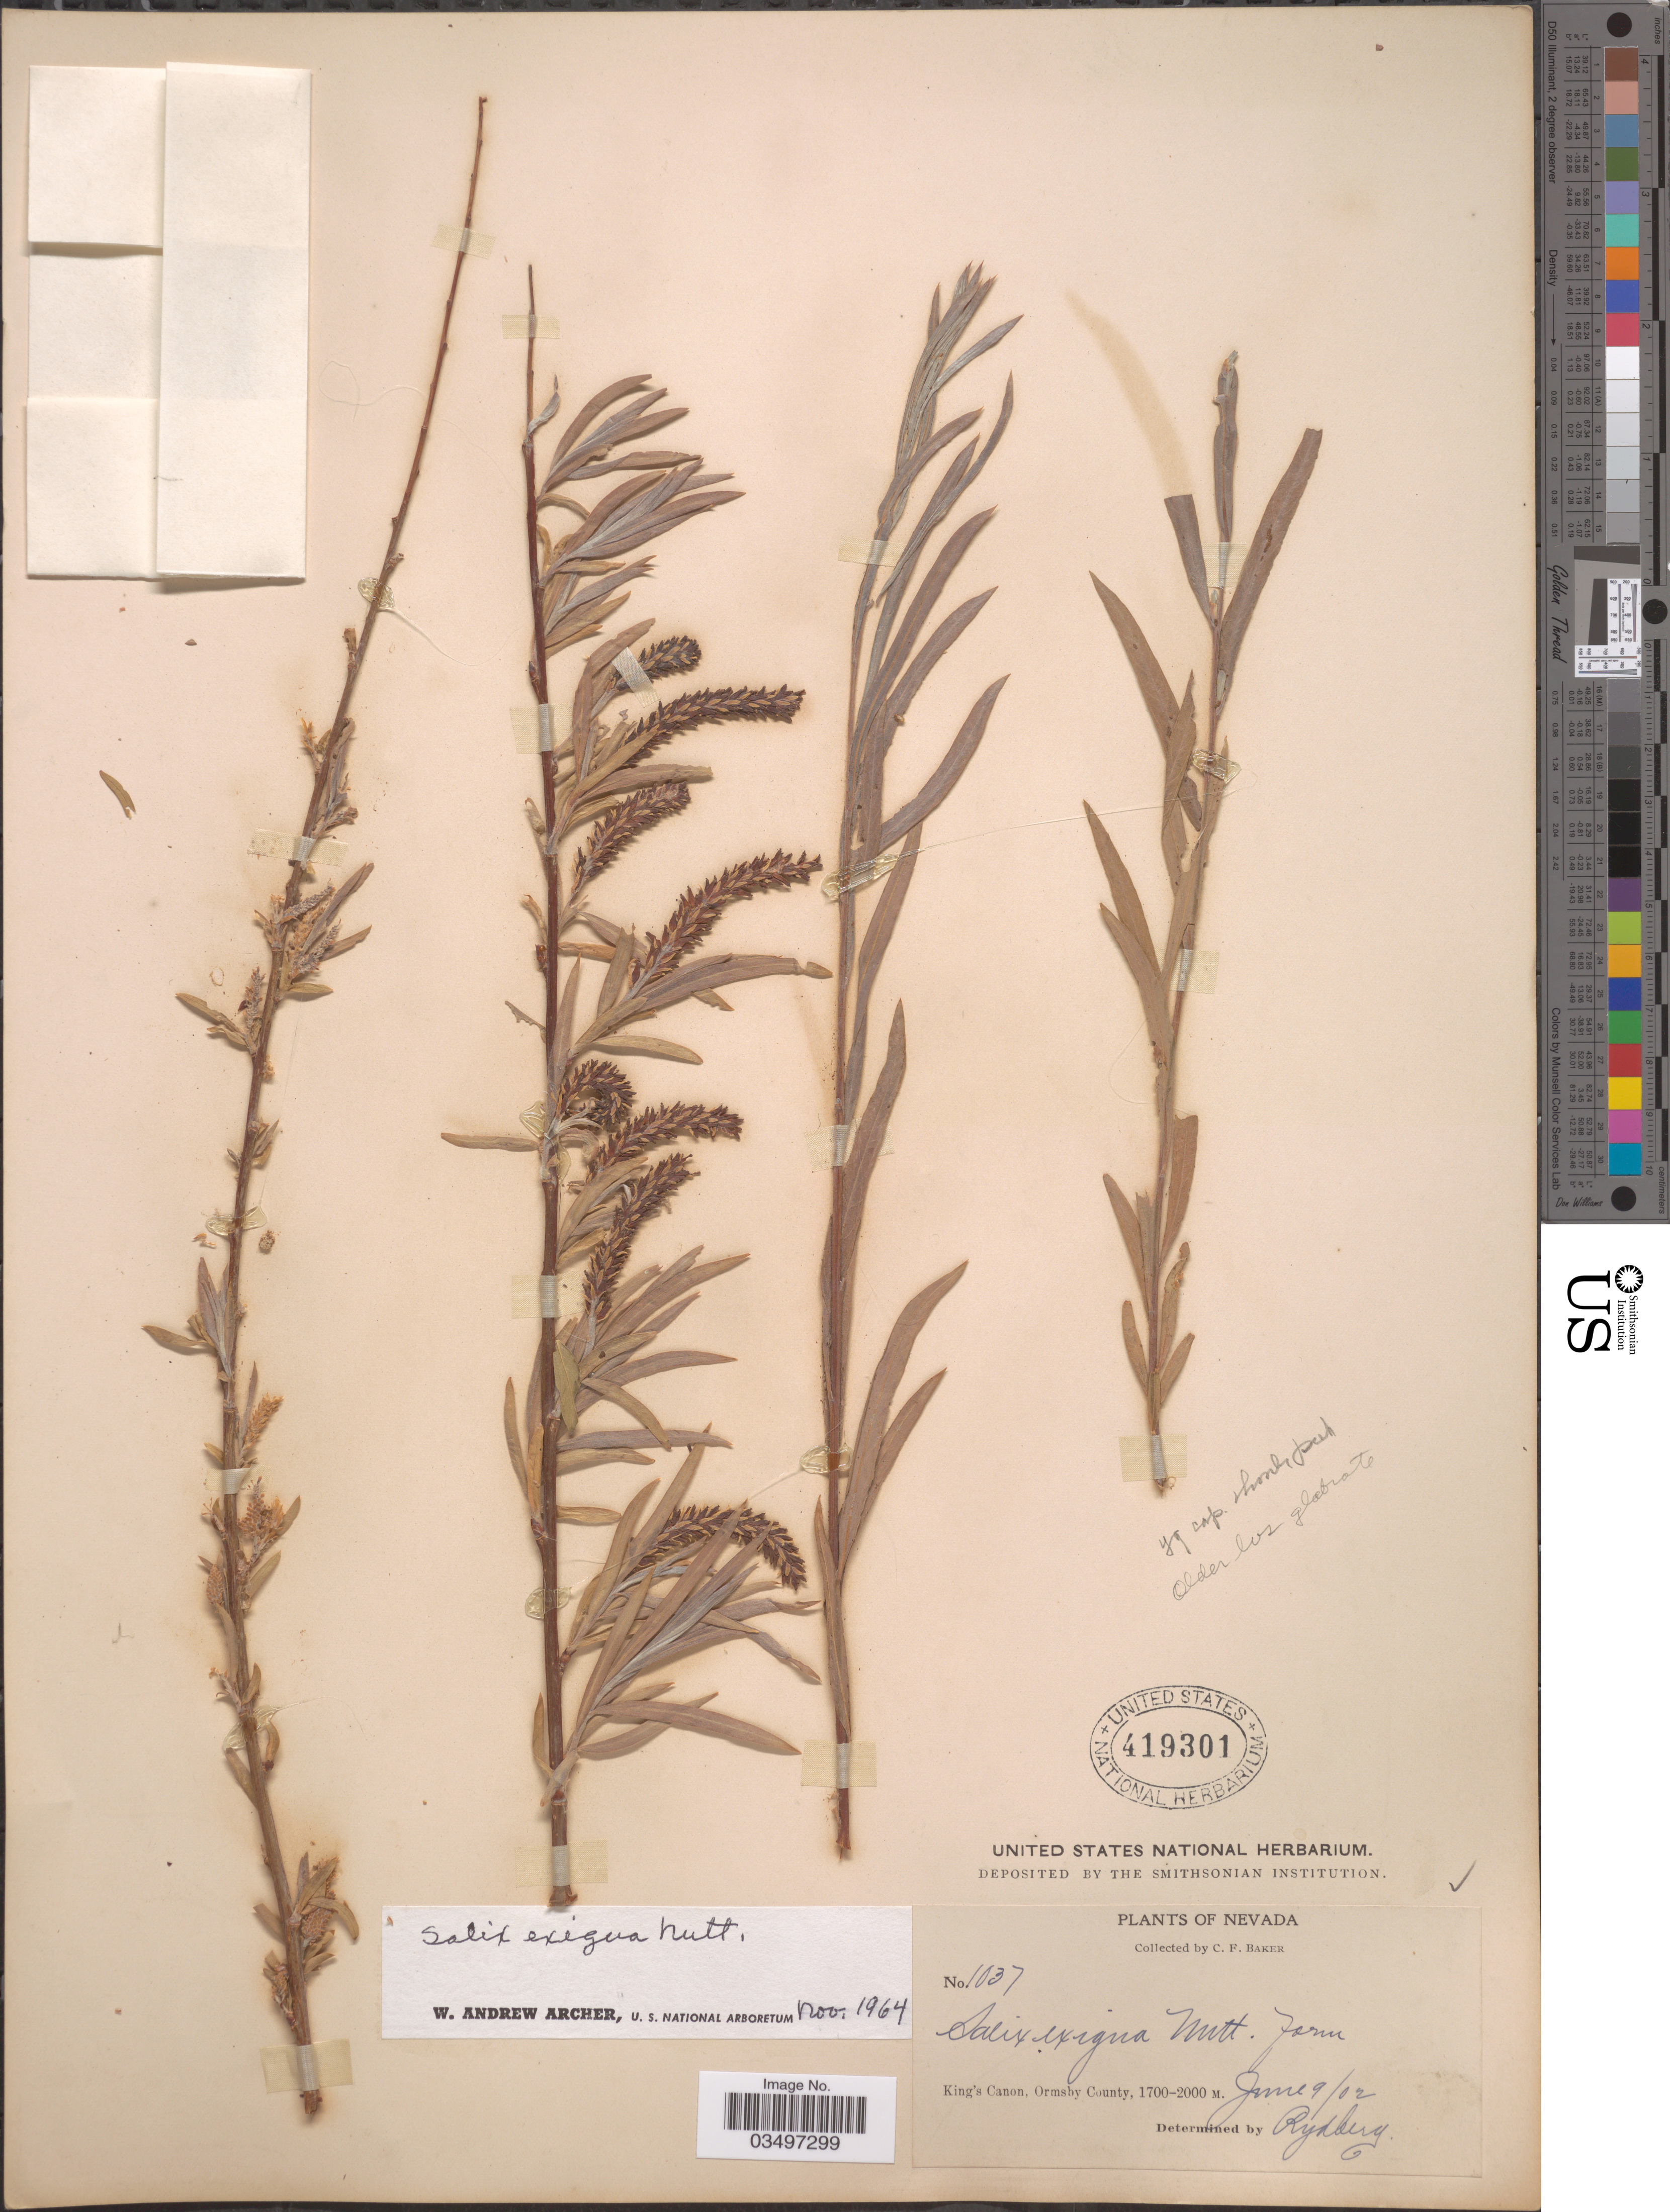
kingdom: Plantae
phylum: Tracheophyta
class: Magnoliopsida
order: Malpighiales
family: Salicaceae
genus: Salix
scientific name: Salix exigua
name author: Nutt.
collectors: C. F. Baker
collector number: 1037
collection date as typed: Transcribed d/m/y: 9/6/2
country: United States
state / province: Nevada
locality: King's Canon, Ormsby County.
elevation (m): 1700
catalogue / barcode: US 419301